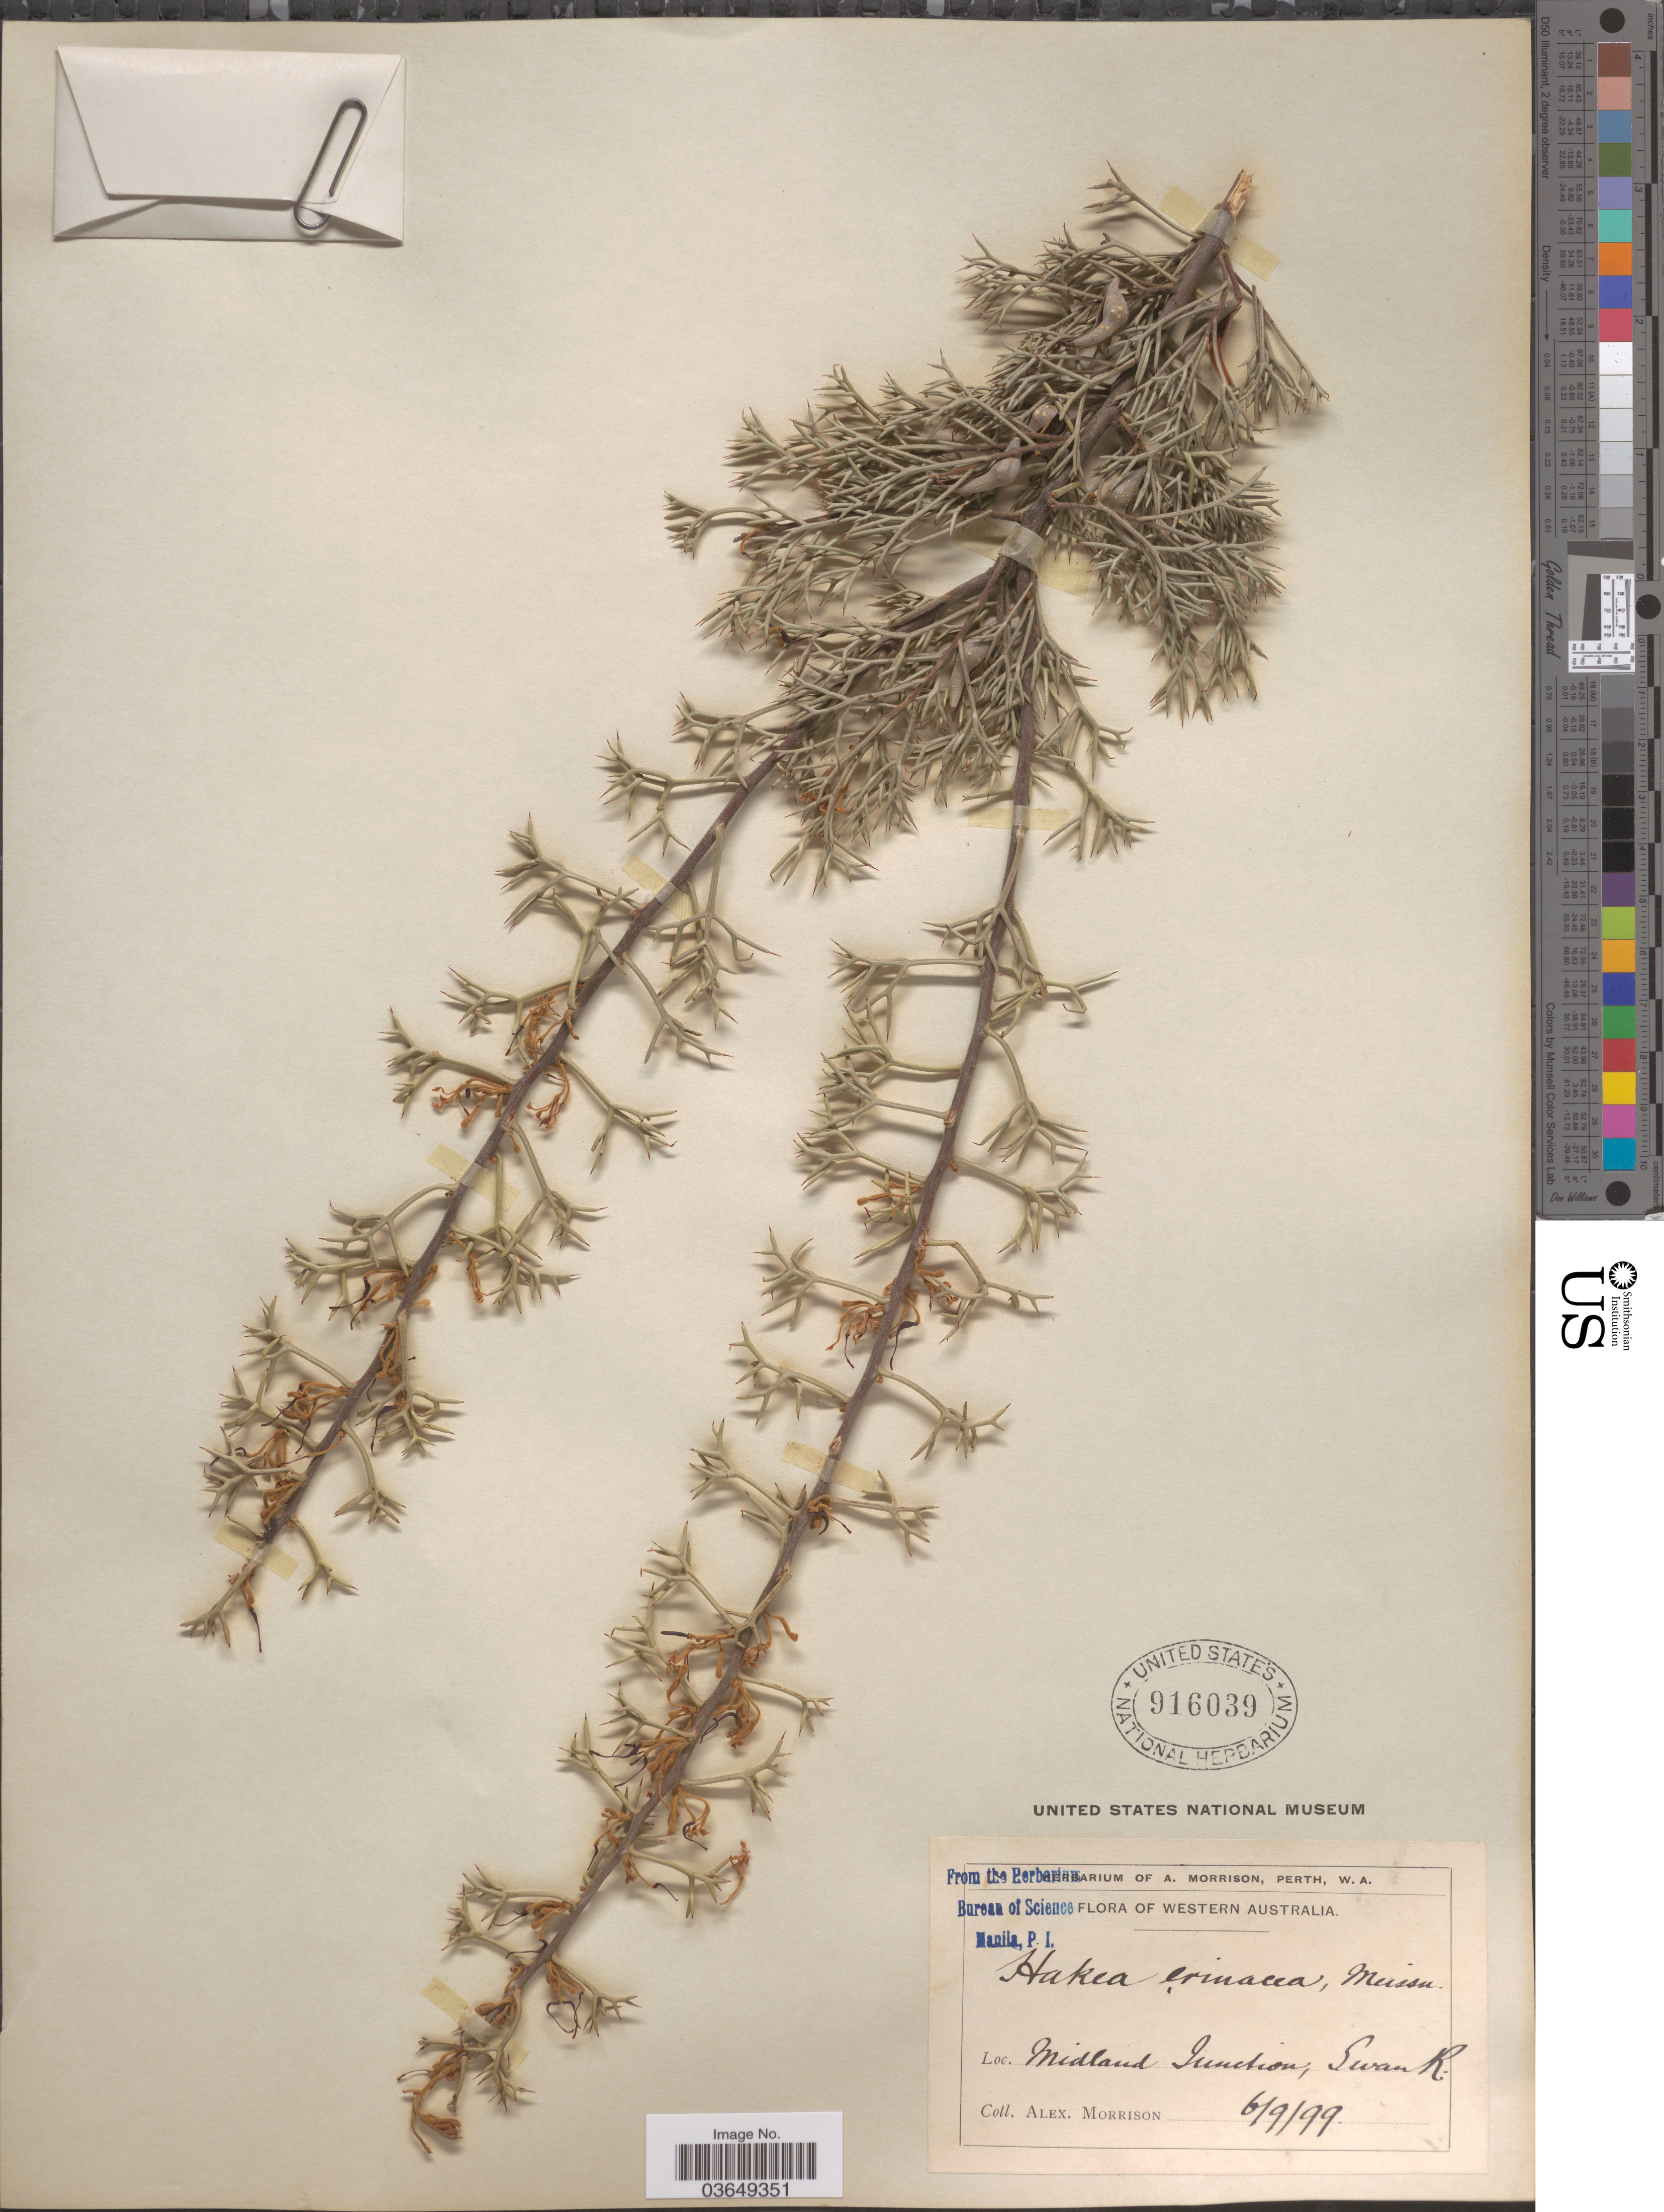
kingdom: Plantae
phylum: Tracheophyta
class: Magnoliopsida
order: Proteales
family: Proteaceae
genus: Hakea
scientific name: Hakea erinacea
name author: Meisn.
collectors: A. Morrison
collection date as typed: Transcribed d/m/y: 6/9/99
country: Australia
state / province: Western Australia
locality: Midland Junction, Swan R.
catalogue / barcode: US 916039